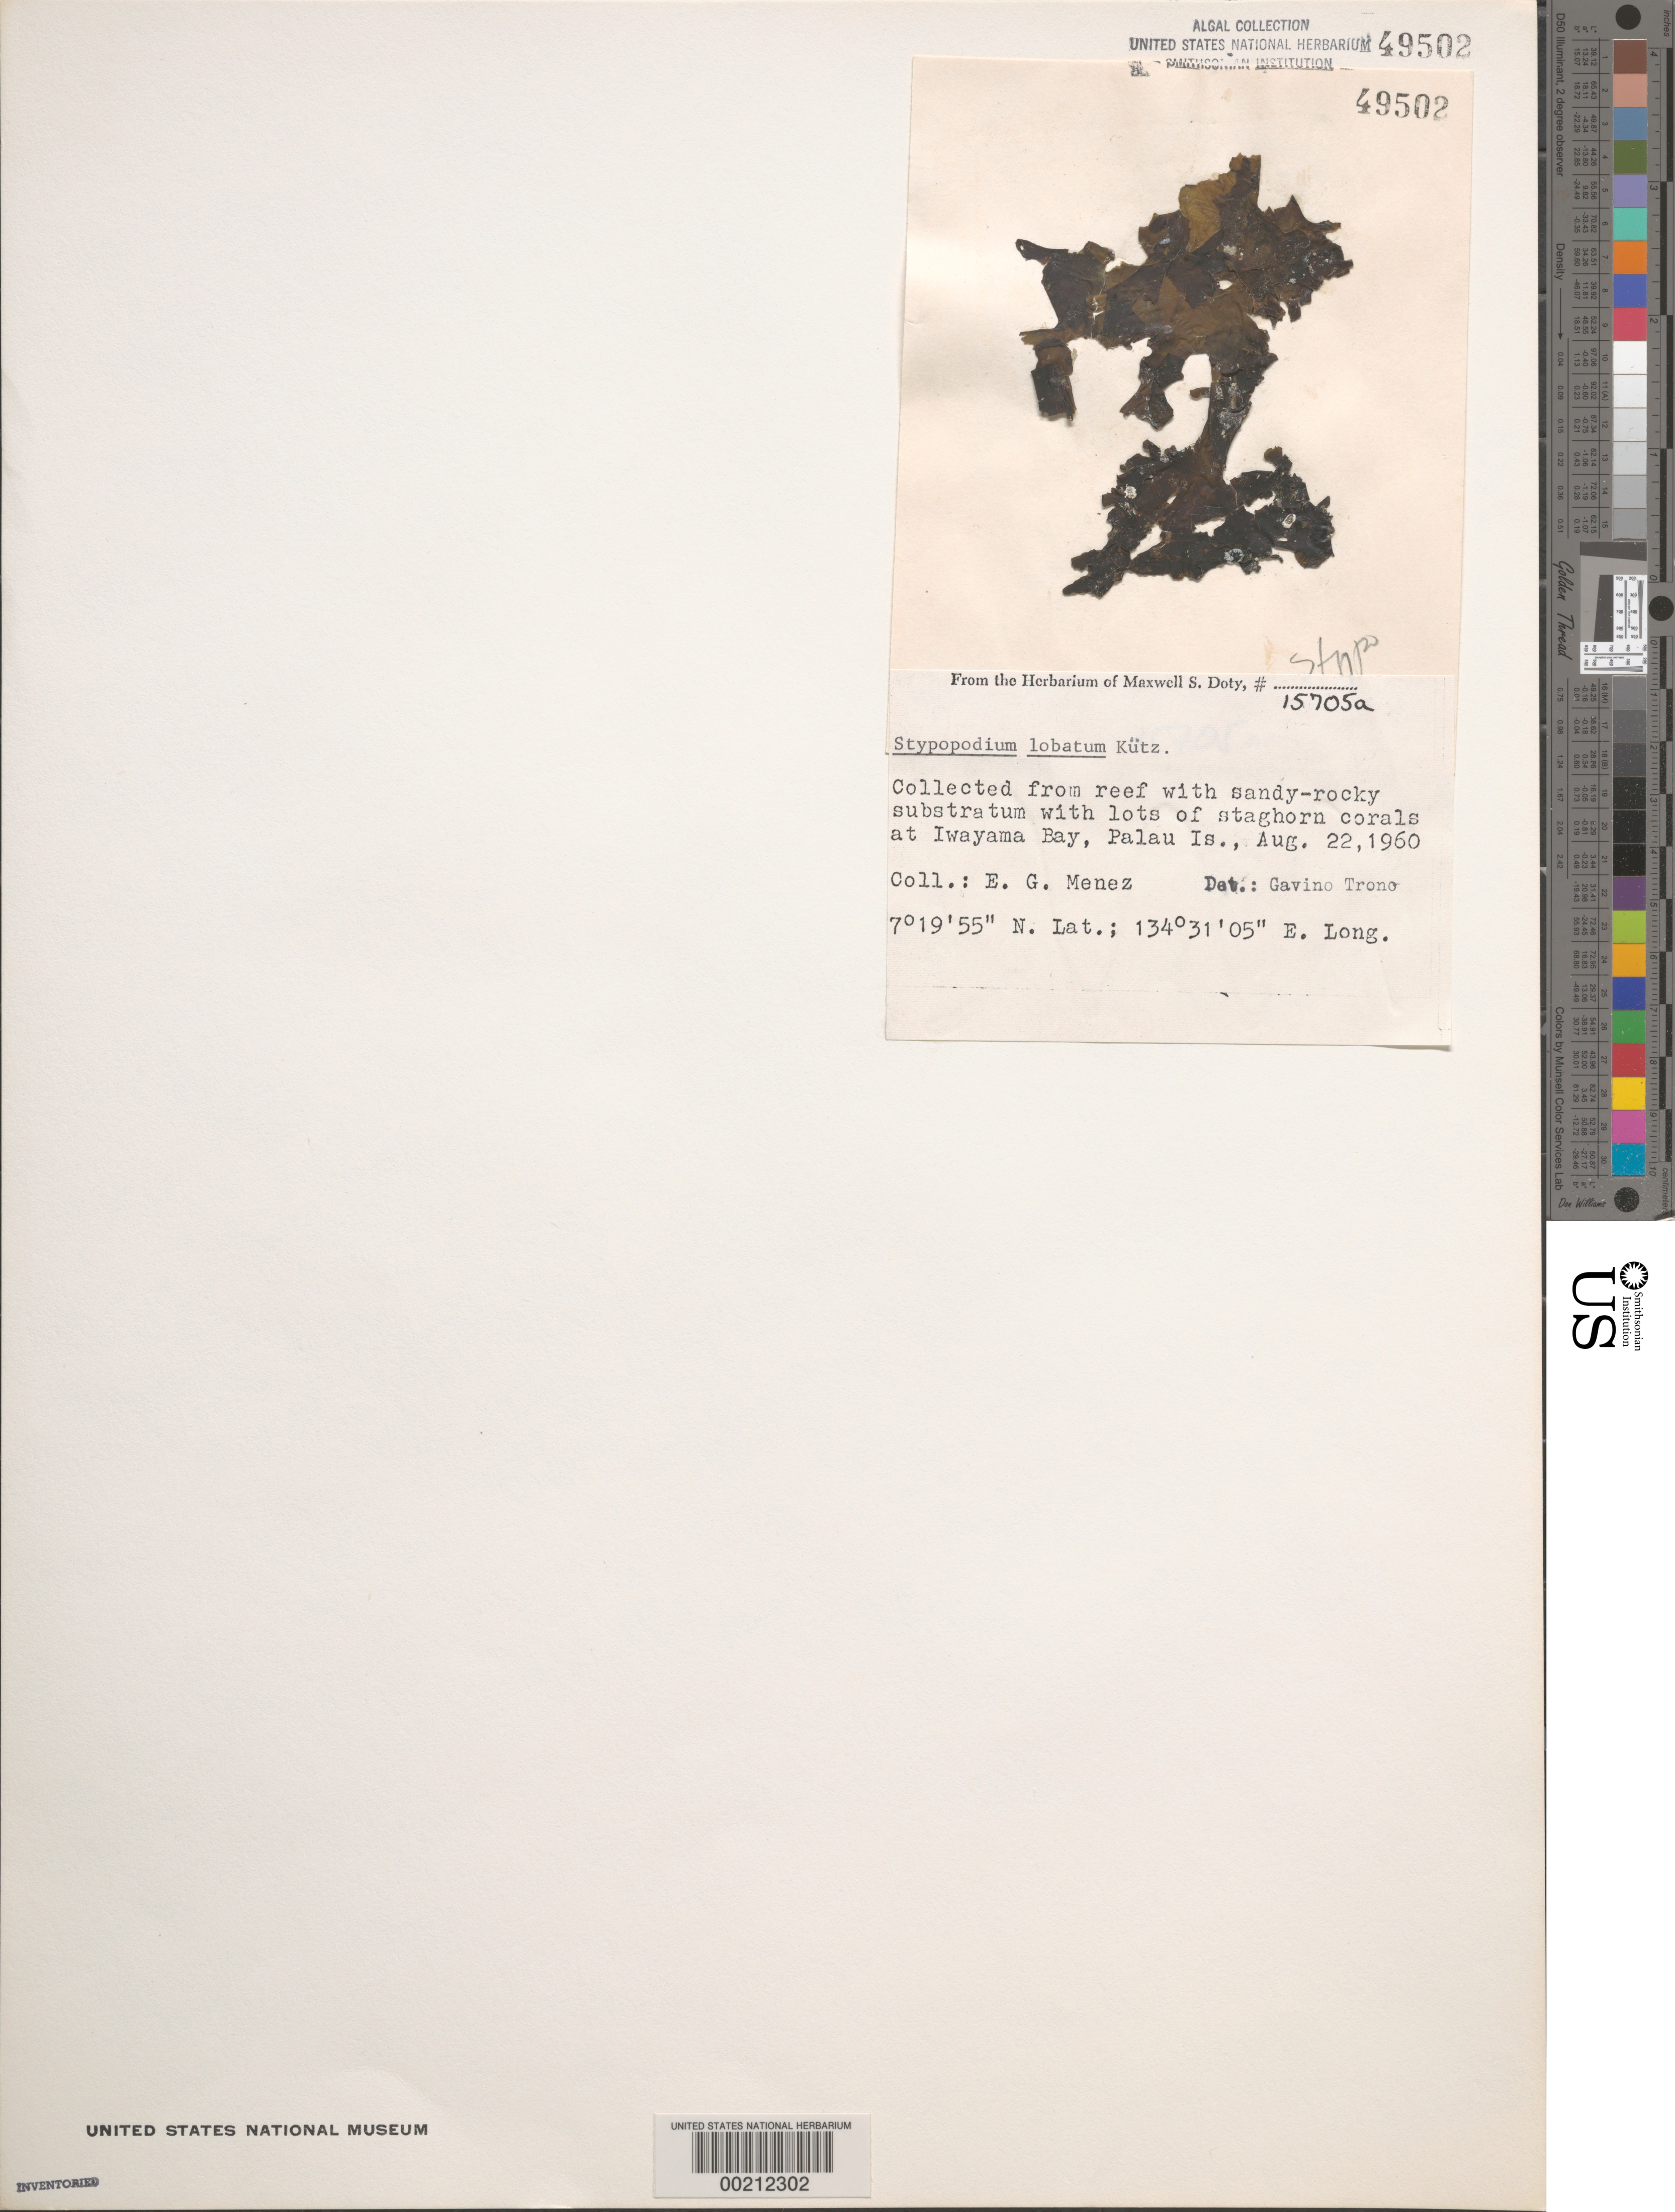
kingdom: Chromista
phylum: Ochrophyta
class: Phaeophyceae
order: Dictyotales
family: Dictyotaceae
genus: Stypopodium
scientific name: Stypopodium zonale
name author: (J.V.Lamouroux) Papenf.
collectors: Meñez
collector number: MSD 15705a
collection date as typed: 22 Aug 1960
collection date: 1960-08-22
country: Palau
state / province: Koror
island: Oreor (Koror)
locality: Iwayama Bay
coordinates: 7 19' 55" N, 134 31' 05" E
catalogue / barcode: US 49502